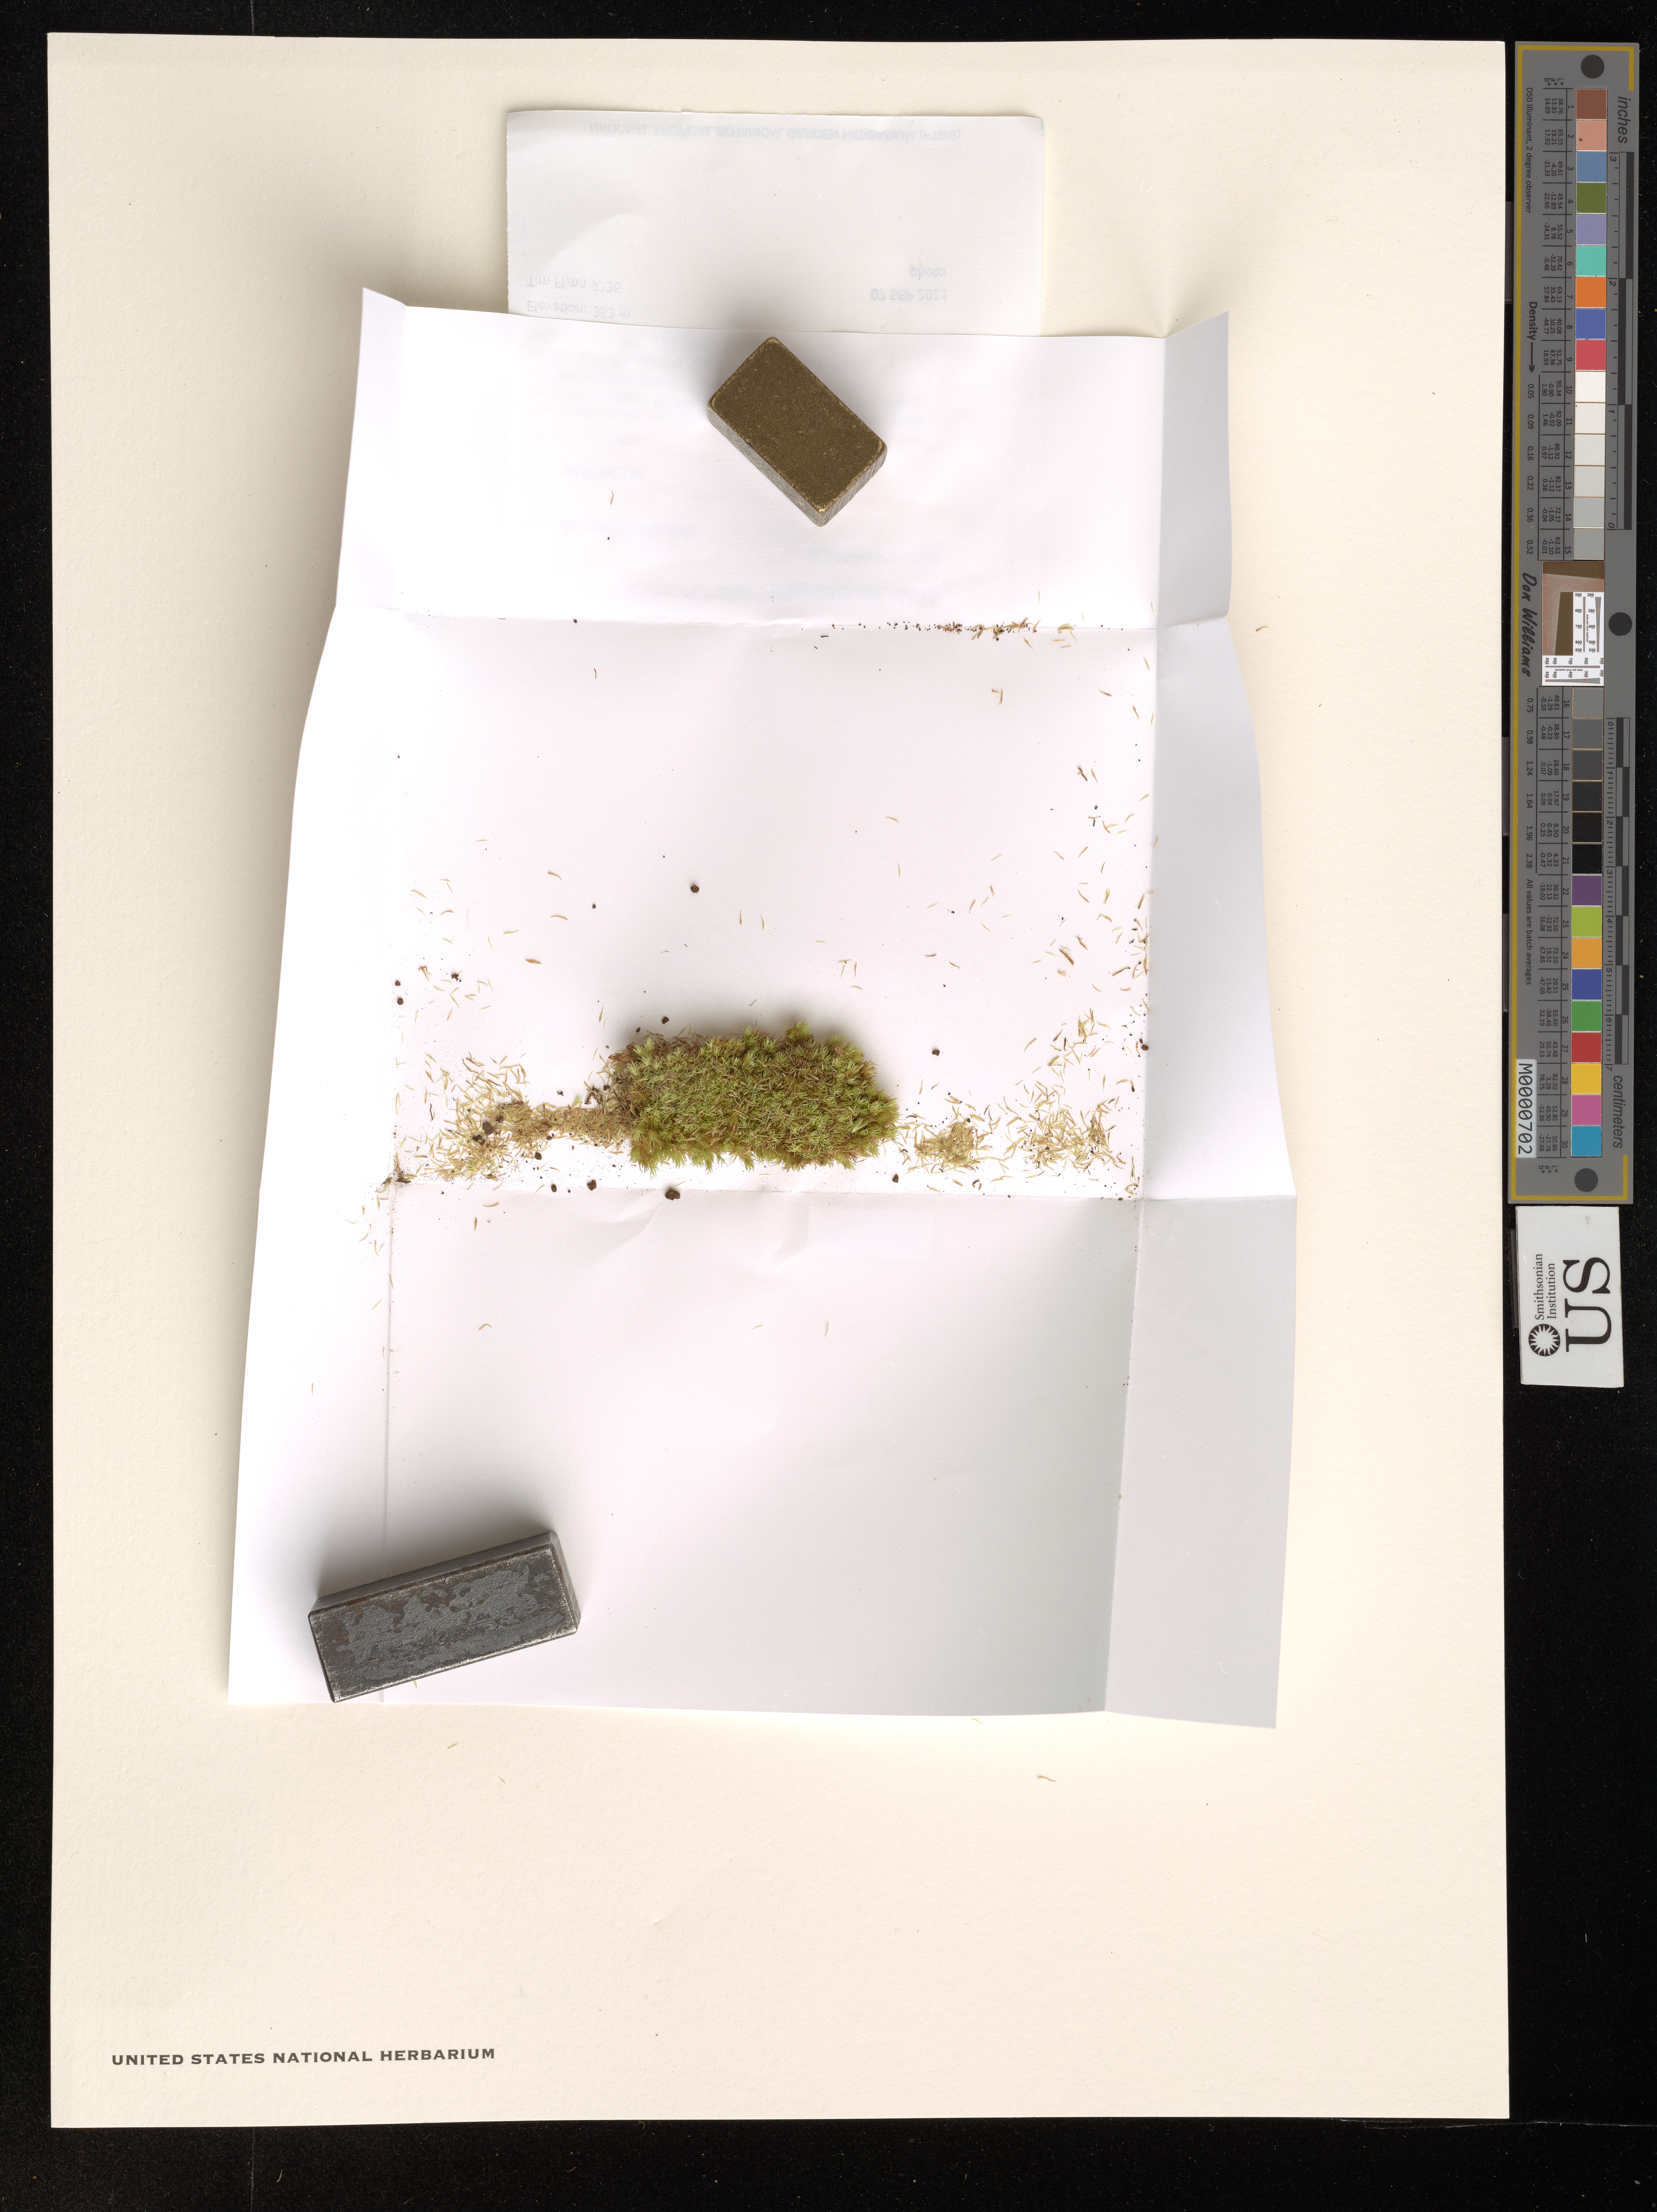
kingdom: Plantae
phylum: Bryophyta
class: Bryopsida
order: Dicranales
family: Leucobryaceae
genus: Leucobryum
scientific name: Leucobryum gracile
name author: Sull.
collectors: T. Flynn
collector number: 9236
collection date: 2021-09-07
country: United States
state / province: Hawaii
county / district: Kauai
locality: The Hawaiian Islands. Kauai Lihue District. Hoary Head Range, east of Kipu Kai gate along ridge. N facing slope.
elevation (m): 353